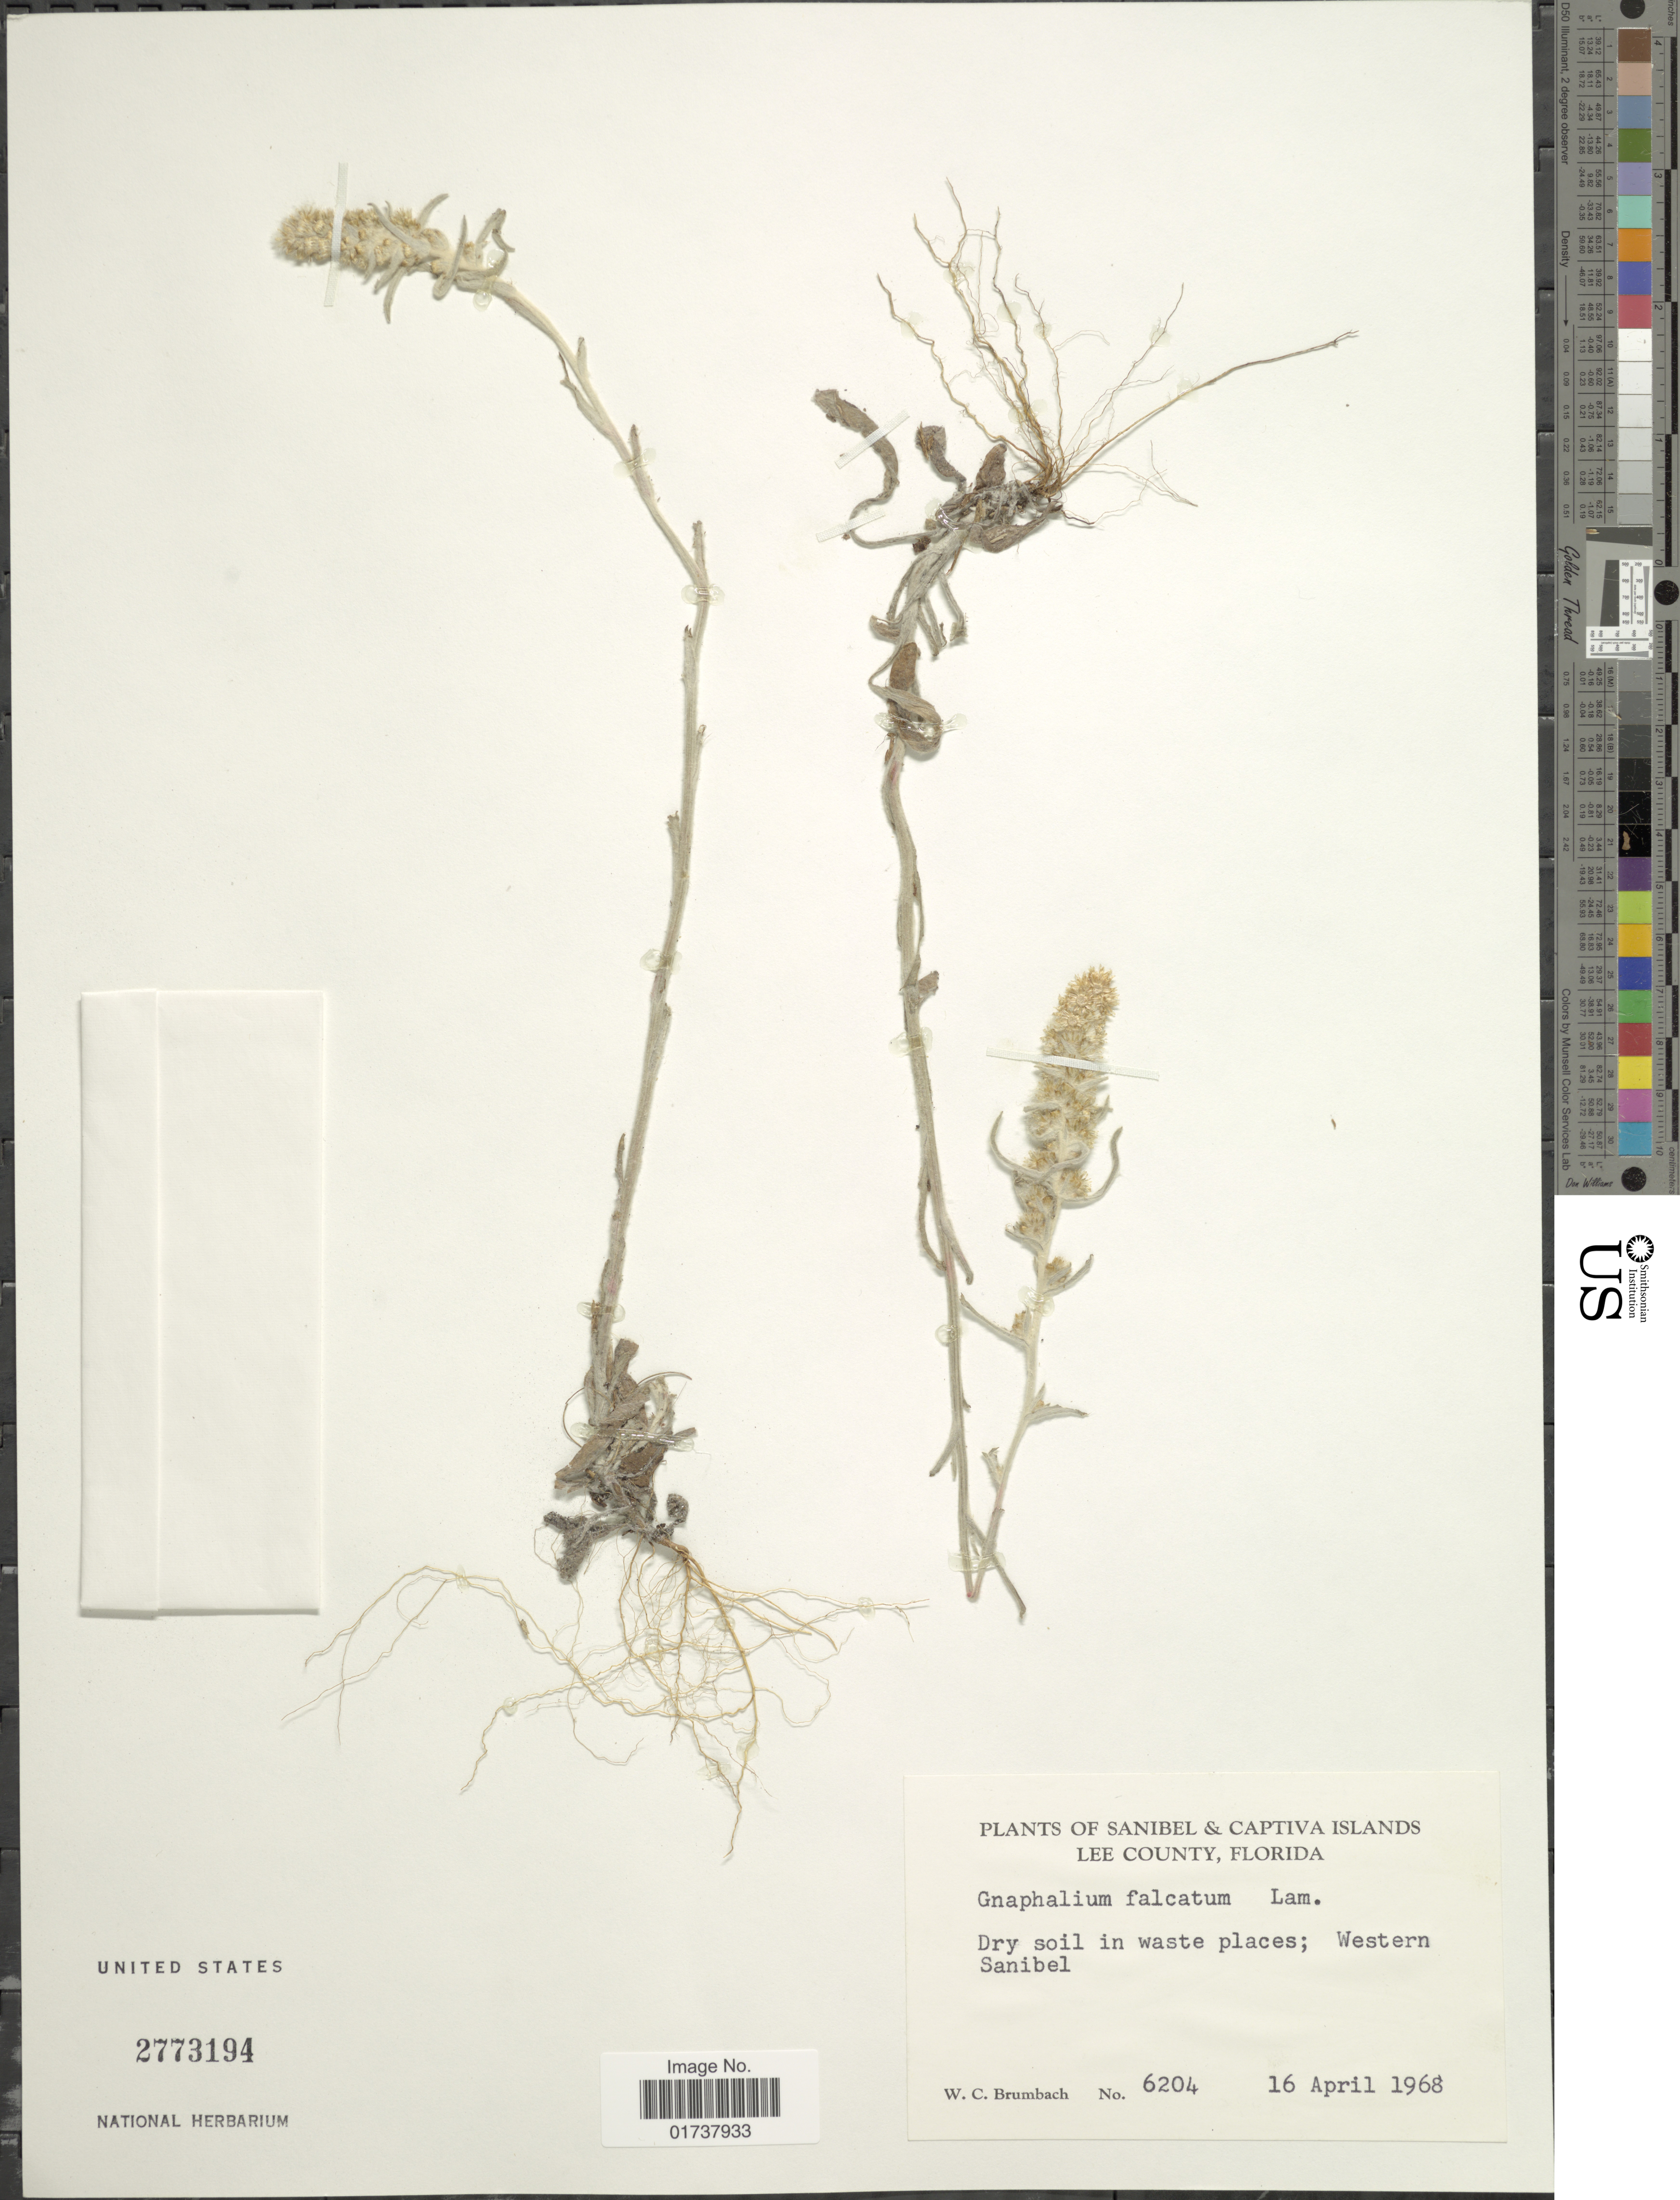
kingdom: Plantae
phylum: Tracheophyta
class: Magnoliopsida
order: Asterales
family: Asteraceae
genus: Gamochaeta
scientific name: Gamochaeta falcata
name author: (Lam.) Cabrera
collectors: W. C. Brumbach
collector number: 6204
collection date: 1968-04-16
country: United States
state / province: Florida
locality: Sanibel & Captiva Island, Lee County, Western Sanibel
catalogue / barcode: US 2773194